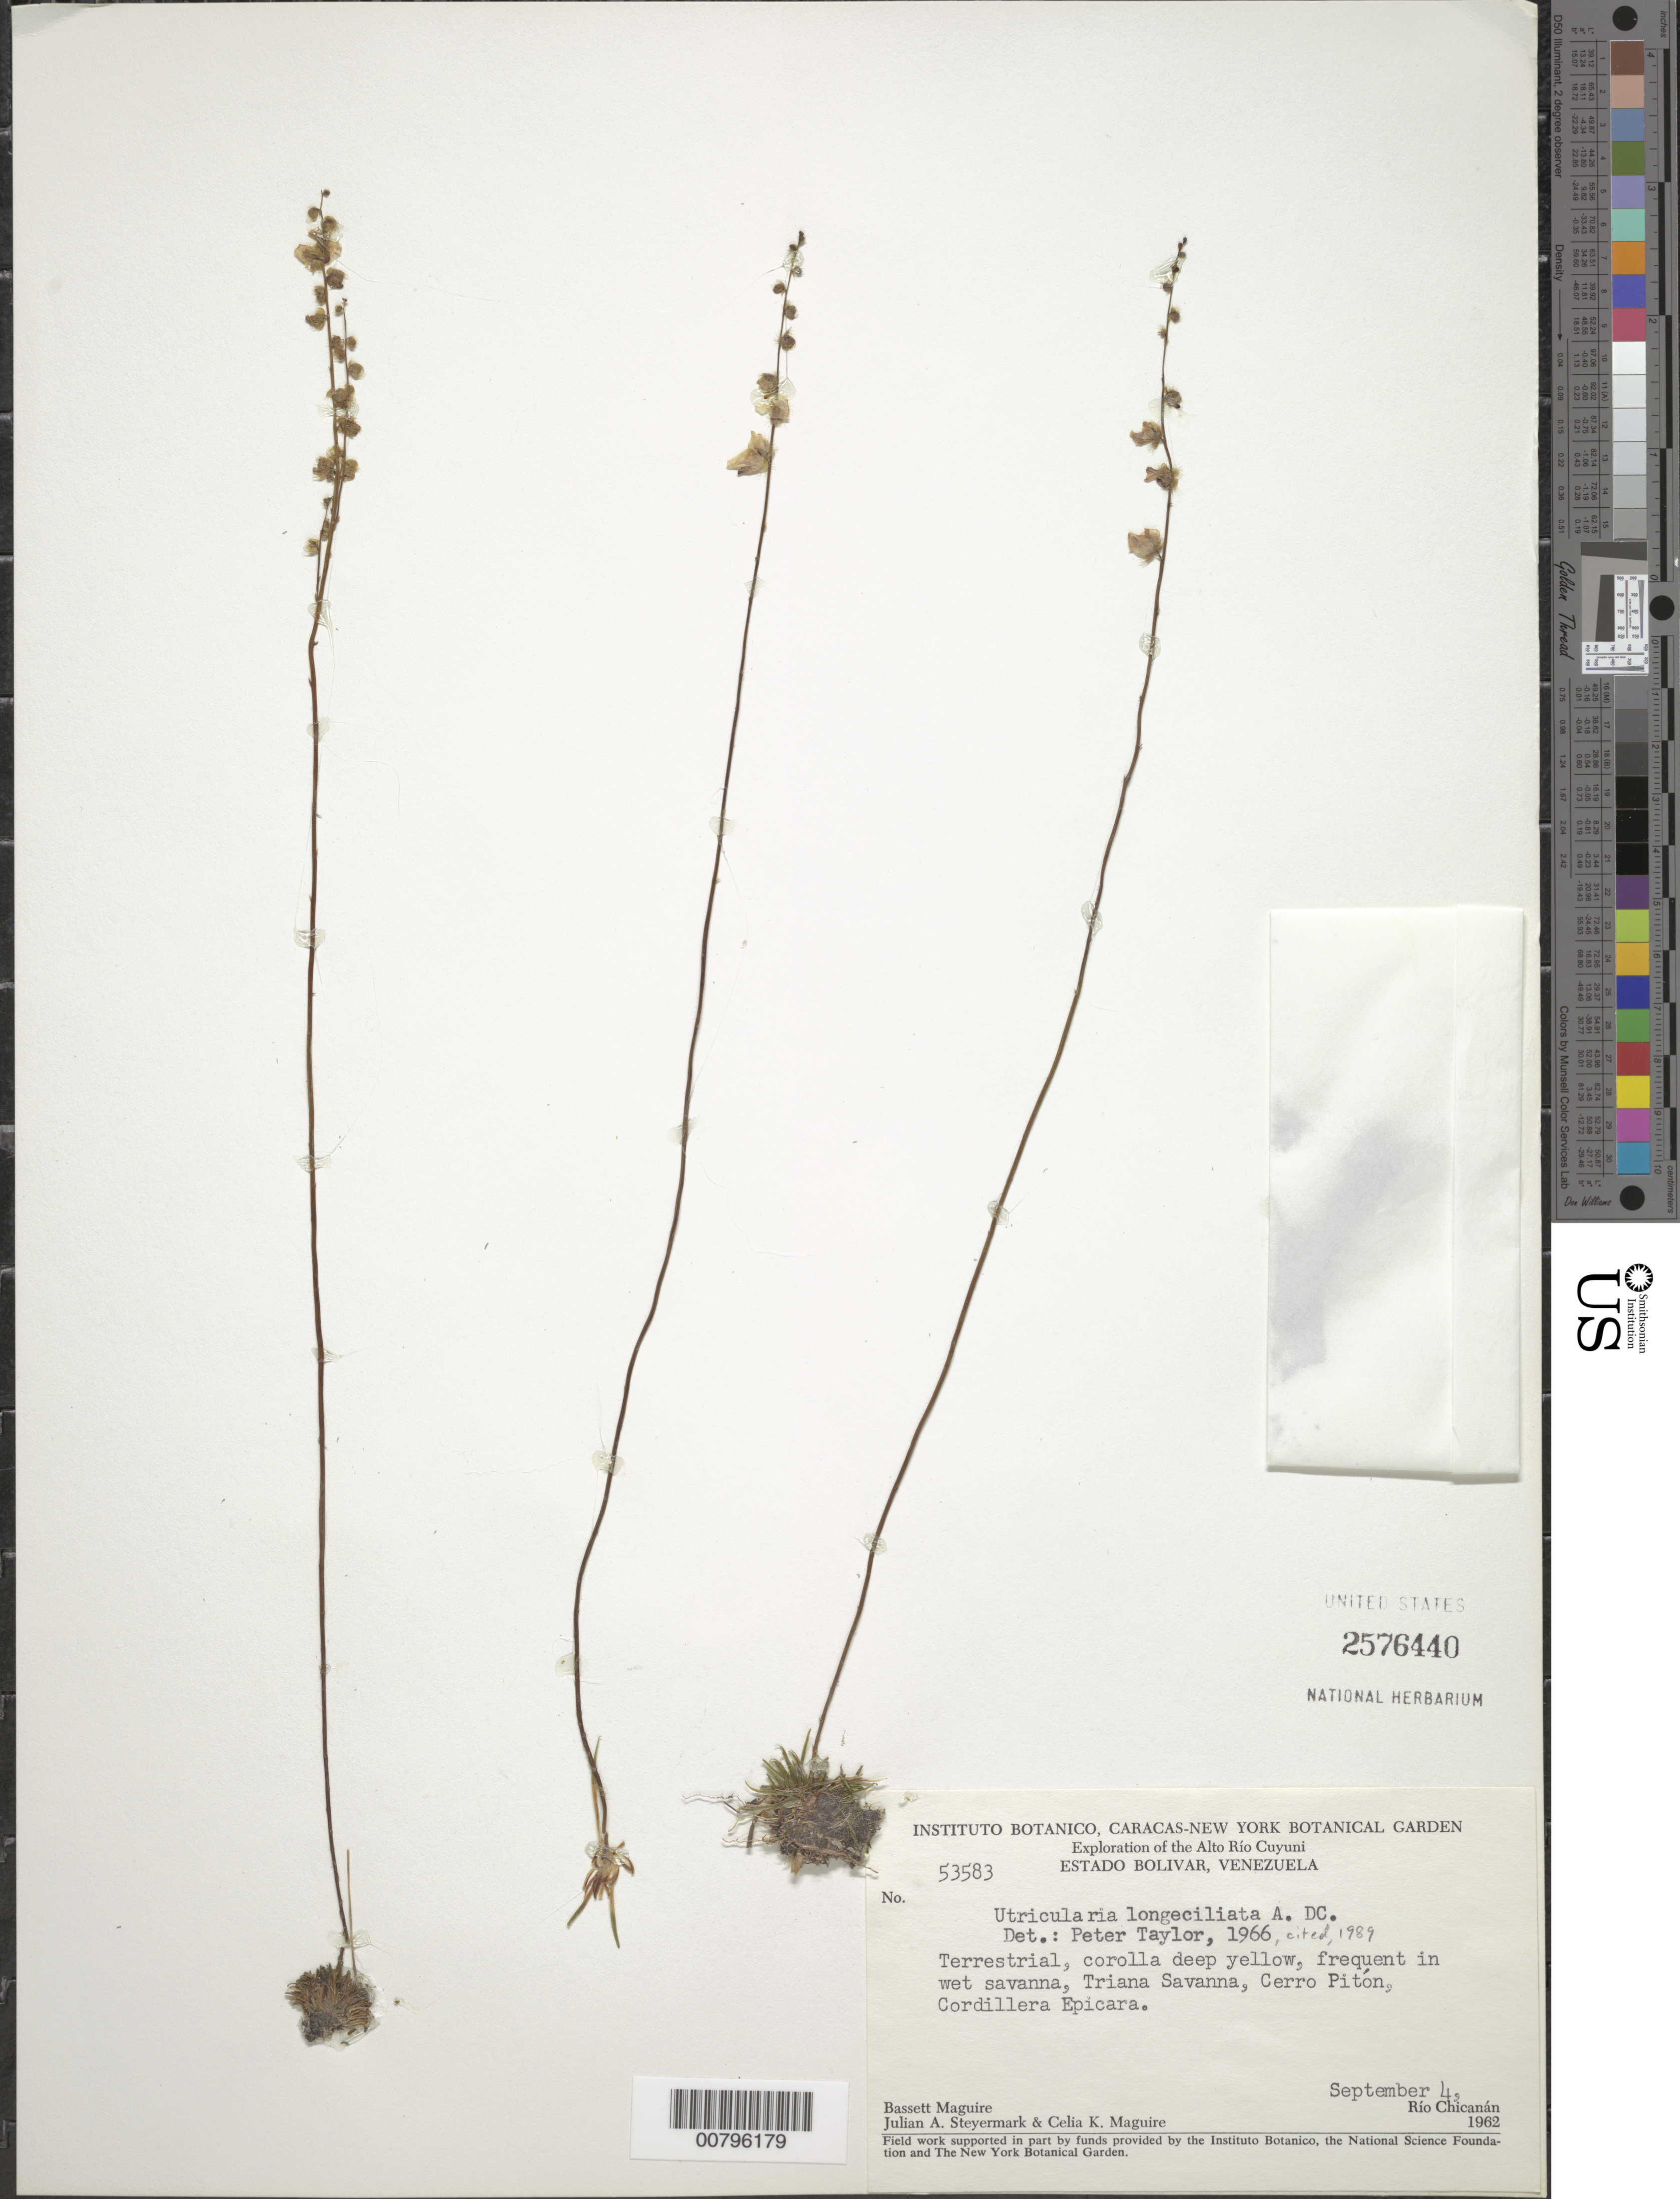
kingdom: Plantae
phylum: Tracheophyta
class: Magnoliopsida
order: Lamiales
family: Lentibulariaceae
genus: Utricularia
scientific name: Utricularia longeciliata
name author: A. DC.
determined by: Taylor, P.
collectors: B. Maguire, J. Steyermark & C. K. Maguire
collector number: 53583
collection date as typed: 4-Sep-62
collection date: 1962-09-04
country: Venezuela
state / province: Bolívar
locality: Alto Río Cuyuni, Cerro Pitón, Cordillera Epicara, Triana Savanna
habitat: Wet savanna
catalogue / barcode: US 2576440